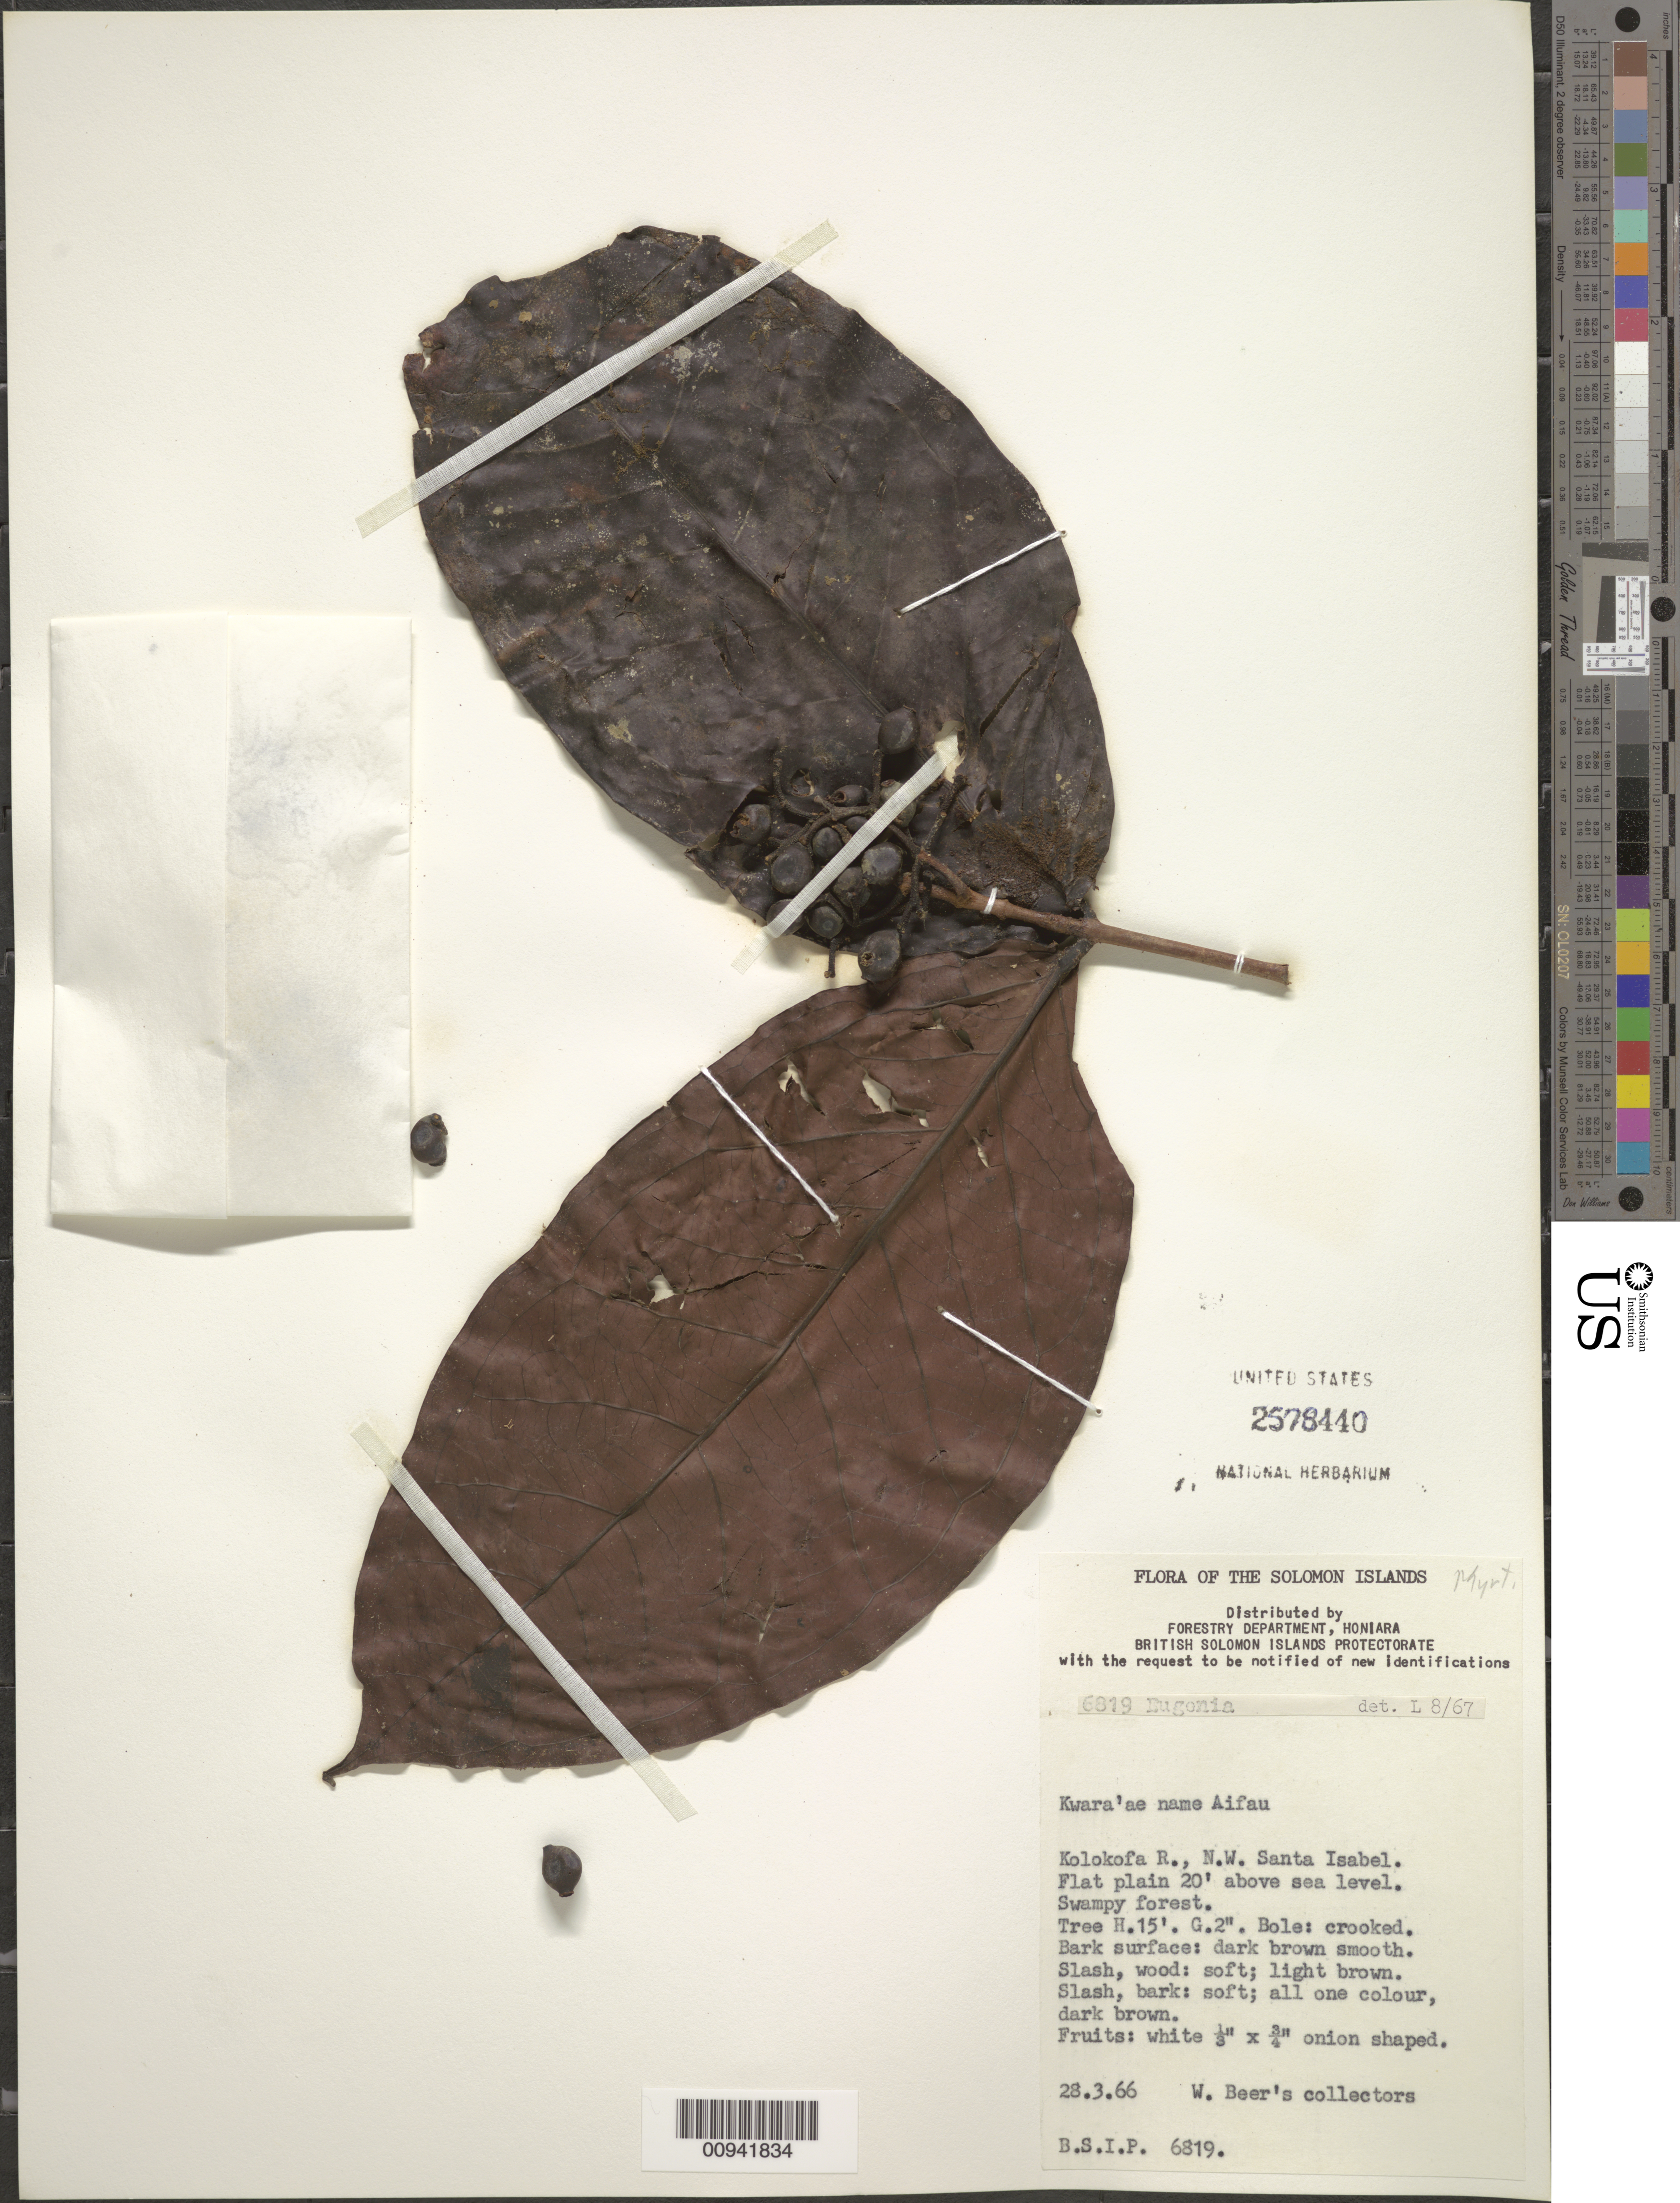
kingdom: Plantae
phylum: Tracheophyta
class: Magnoliopsida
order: Myrtales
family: Myrtaceae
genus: Syzygium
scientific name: Syzygium nemorale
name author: Merr. & L.M. Perry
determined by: Craven, L. A.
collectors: W. Beer's Collectors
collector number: BSIP 6819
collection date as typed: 28 Mar 1966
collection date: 1966-03-28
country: Solomon Islands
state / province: Isabel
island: Santa Isabel (Bughotu)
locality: Kolokofa R., N.W. Santa Isabel.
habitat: Flat plain. Swampy forest.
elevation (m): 6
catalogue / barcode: US 2578440